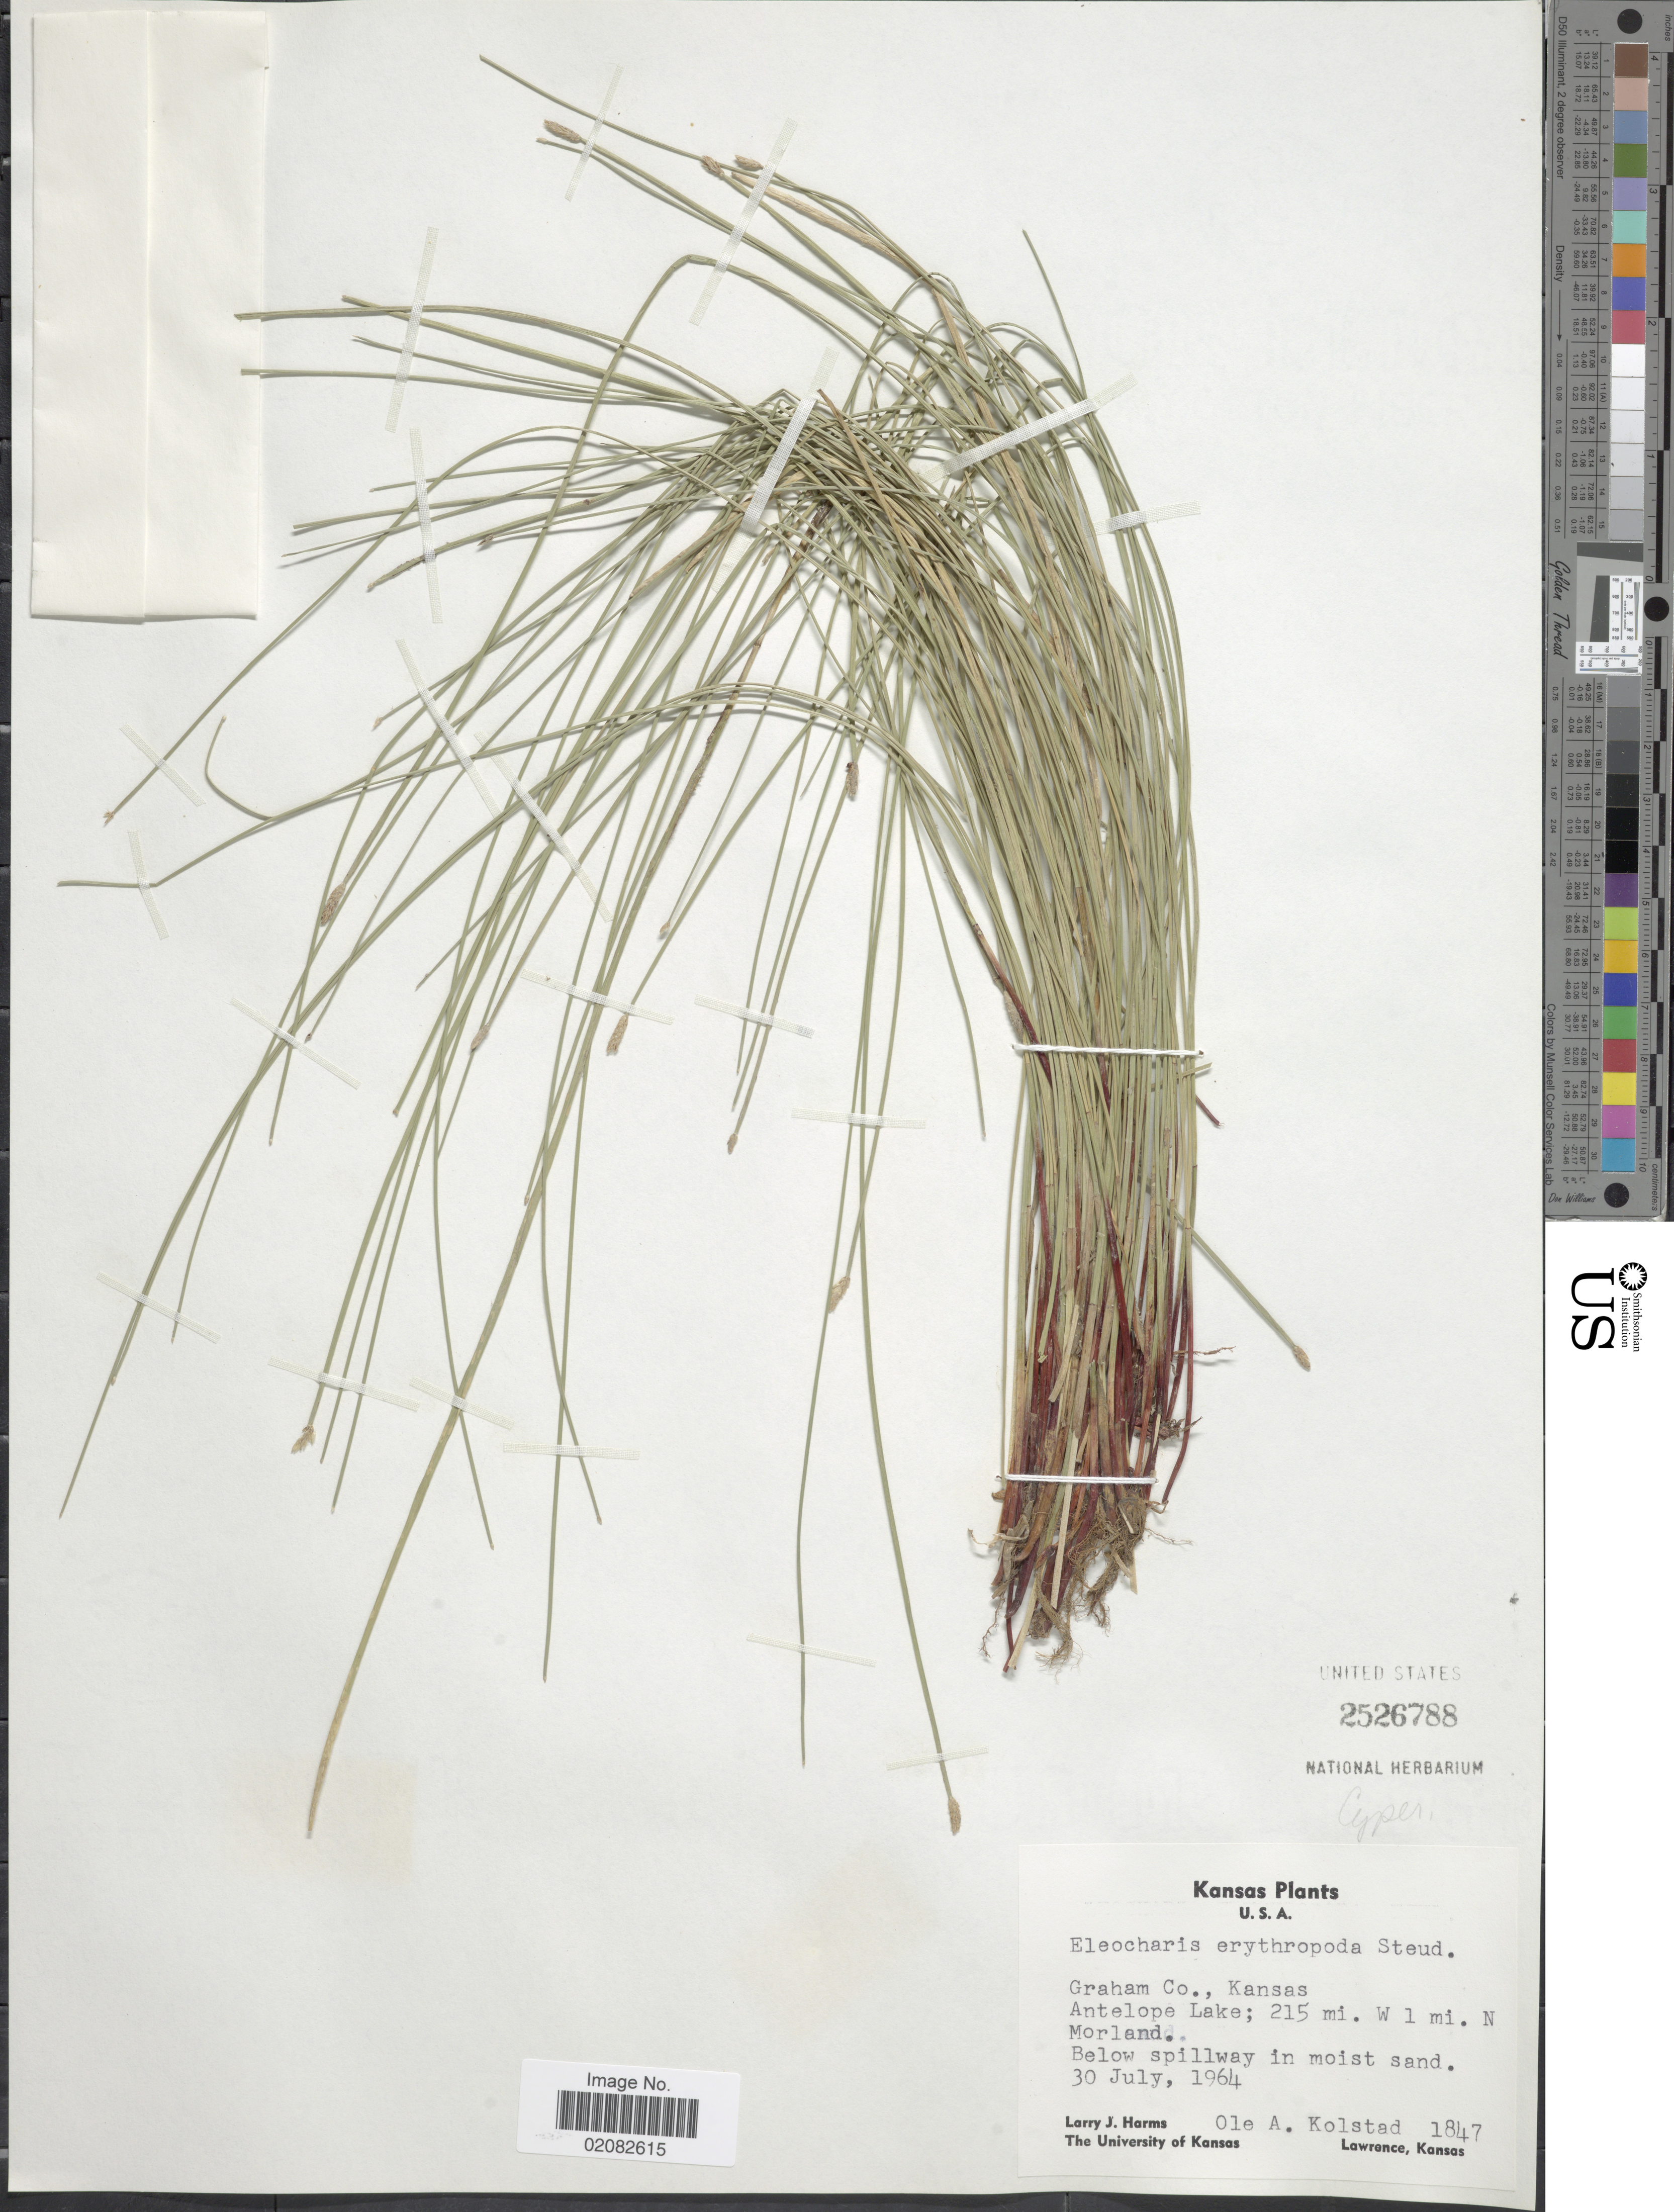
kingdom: Plantae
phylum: Tracheophyta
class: Liliopsida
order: Poales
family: Cyperaceae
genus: Eleocharis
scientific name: Eleocharis erythropoda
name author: Steud.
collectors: L. Harms & O. Kolstad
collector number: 1847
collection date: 1964-07-30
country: United States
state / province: Kansas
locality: Graham Co., Antelope Lake; 215 mi. W 1 mi. N Morland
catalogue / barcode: US 2526788